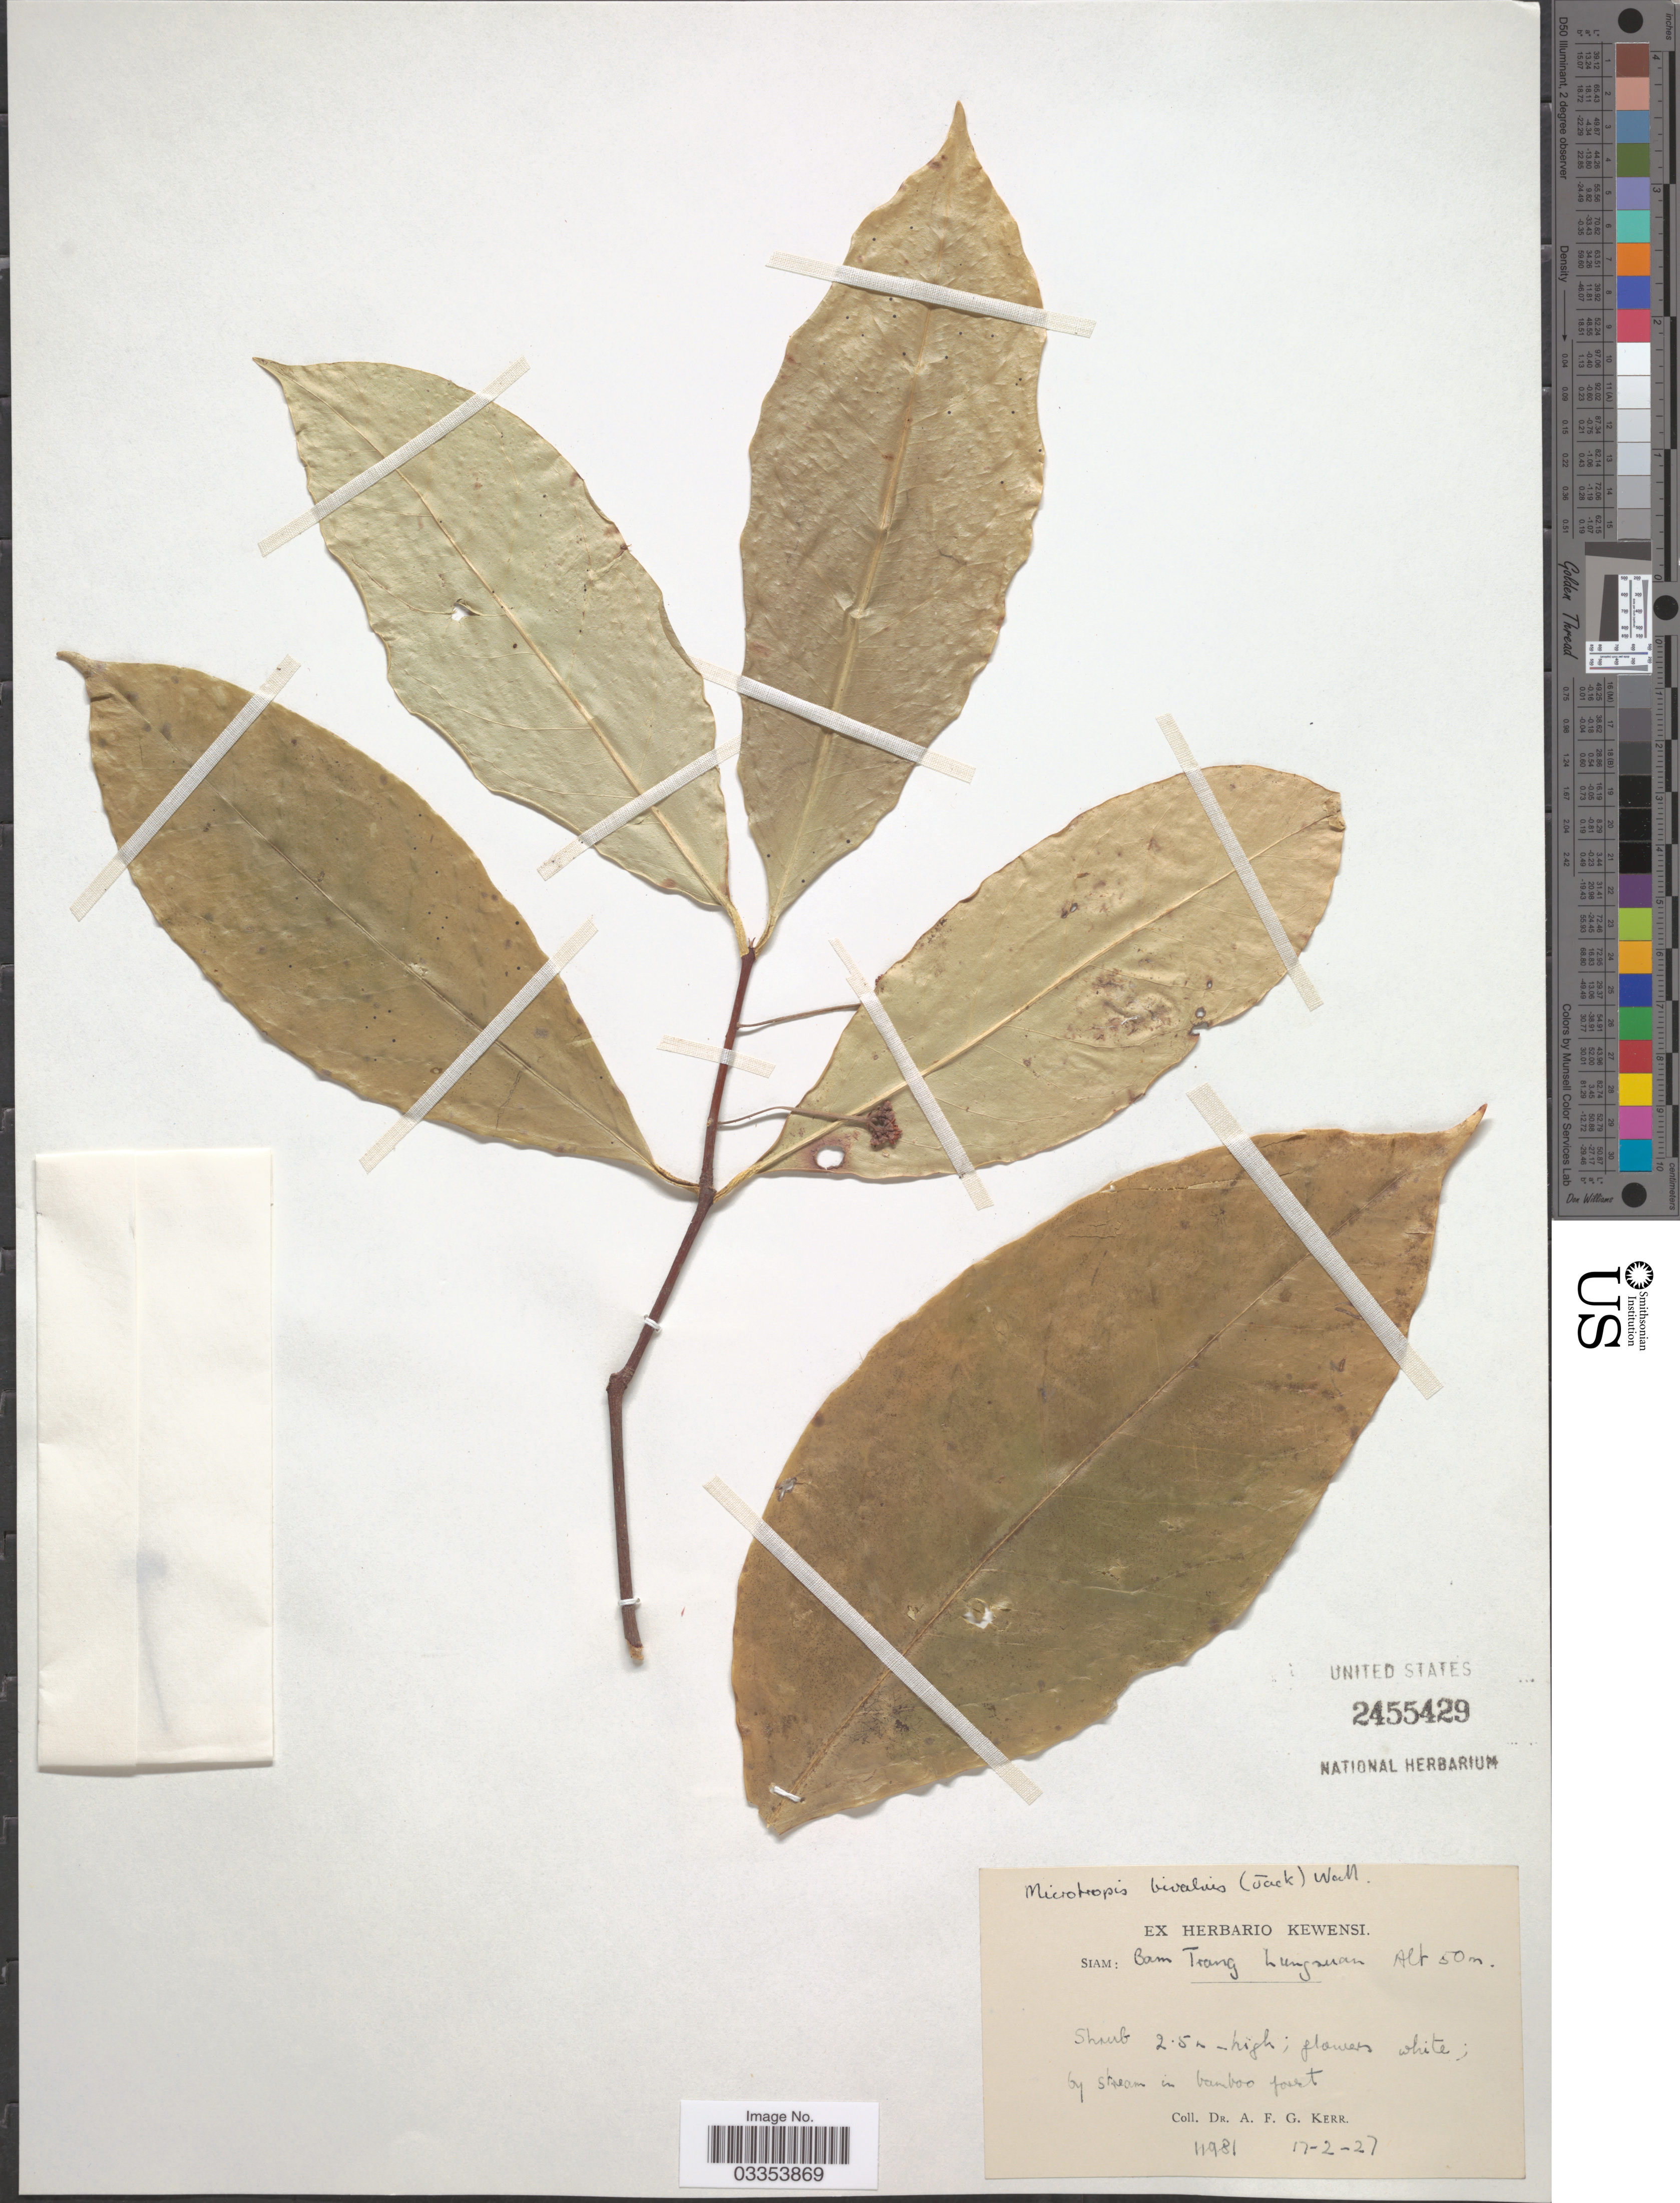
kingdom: Plantae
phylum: Tracheophyta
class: Magnoliopsida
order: Celastrales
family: Celastraceae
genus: Microtropis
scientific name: Microtropis bivalvis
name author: Wall.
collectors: A. F. G. Kerr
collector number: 11981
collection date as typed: Transcribed d/m/y: 17/2/27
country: Thailand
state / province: Trang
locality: Siam: Bam Trang Lungsuan.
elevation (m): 50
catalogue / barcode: US 2455429